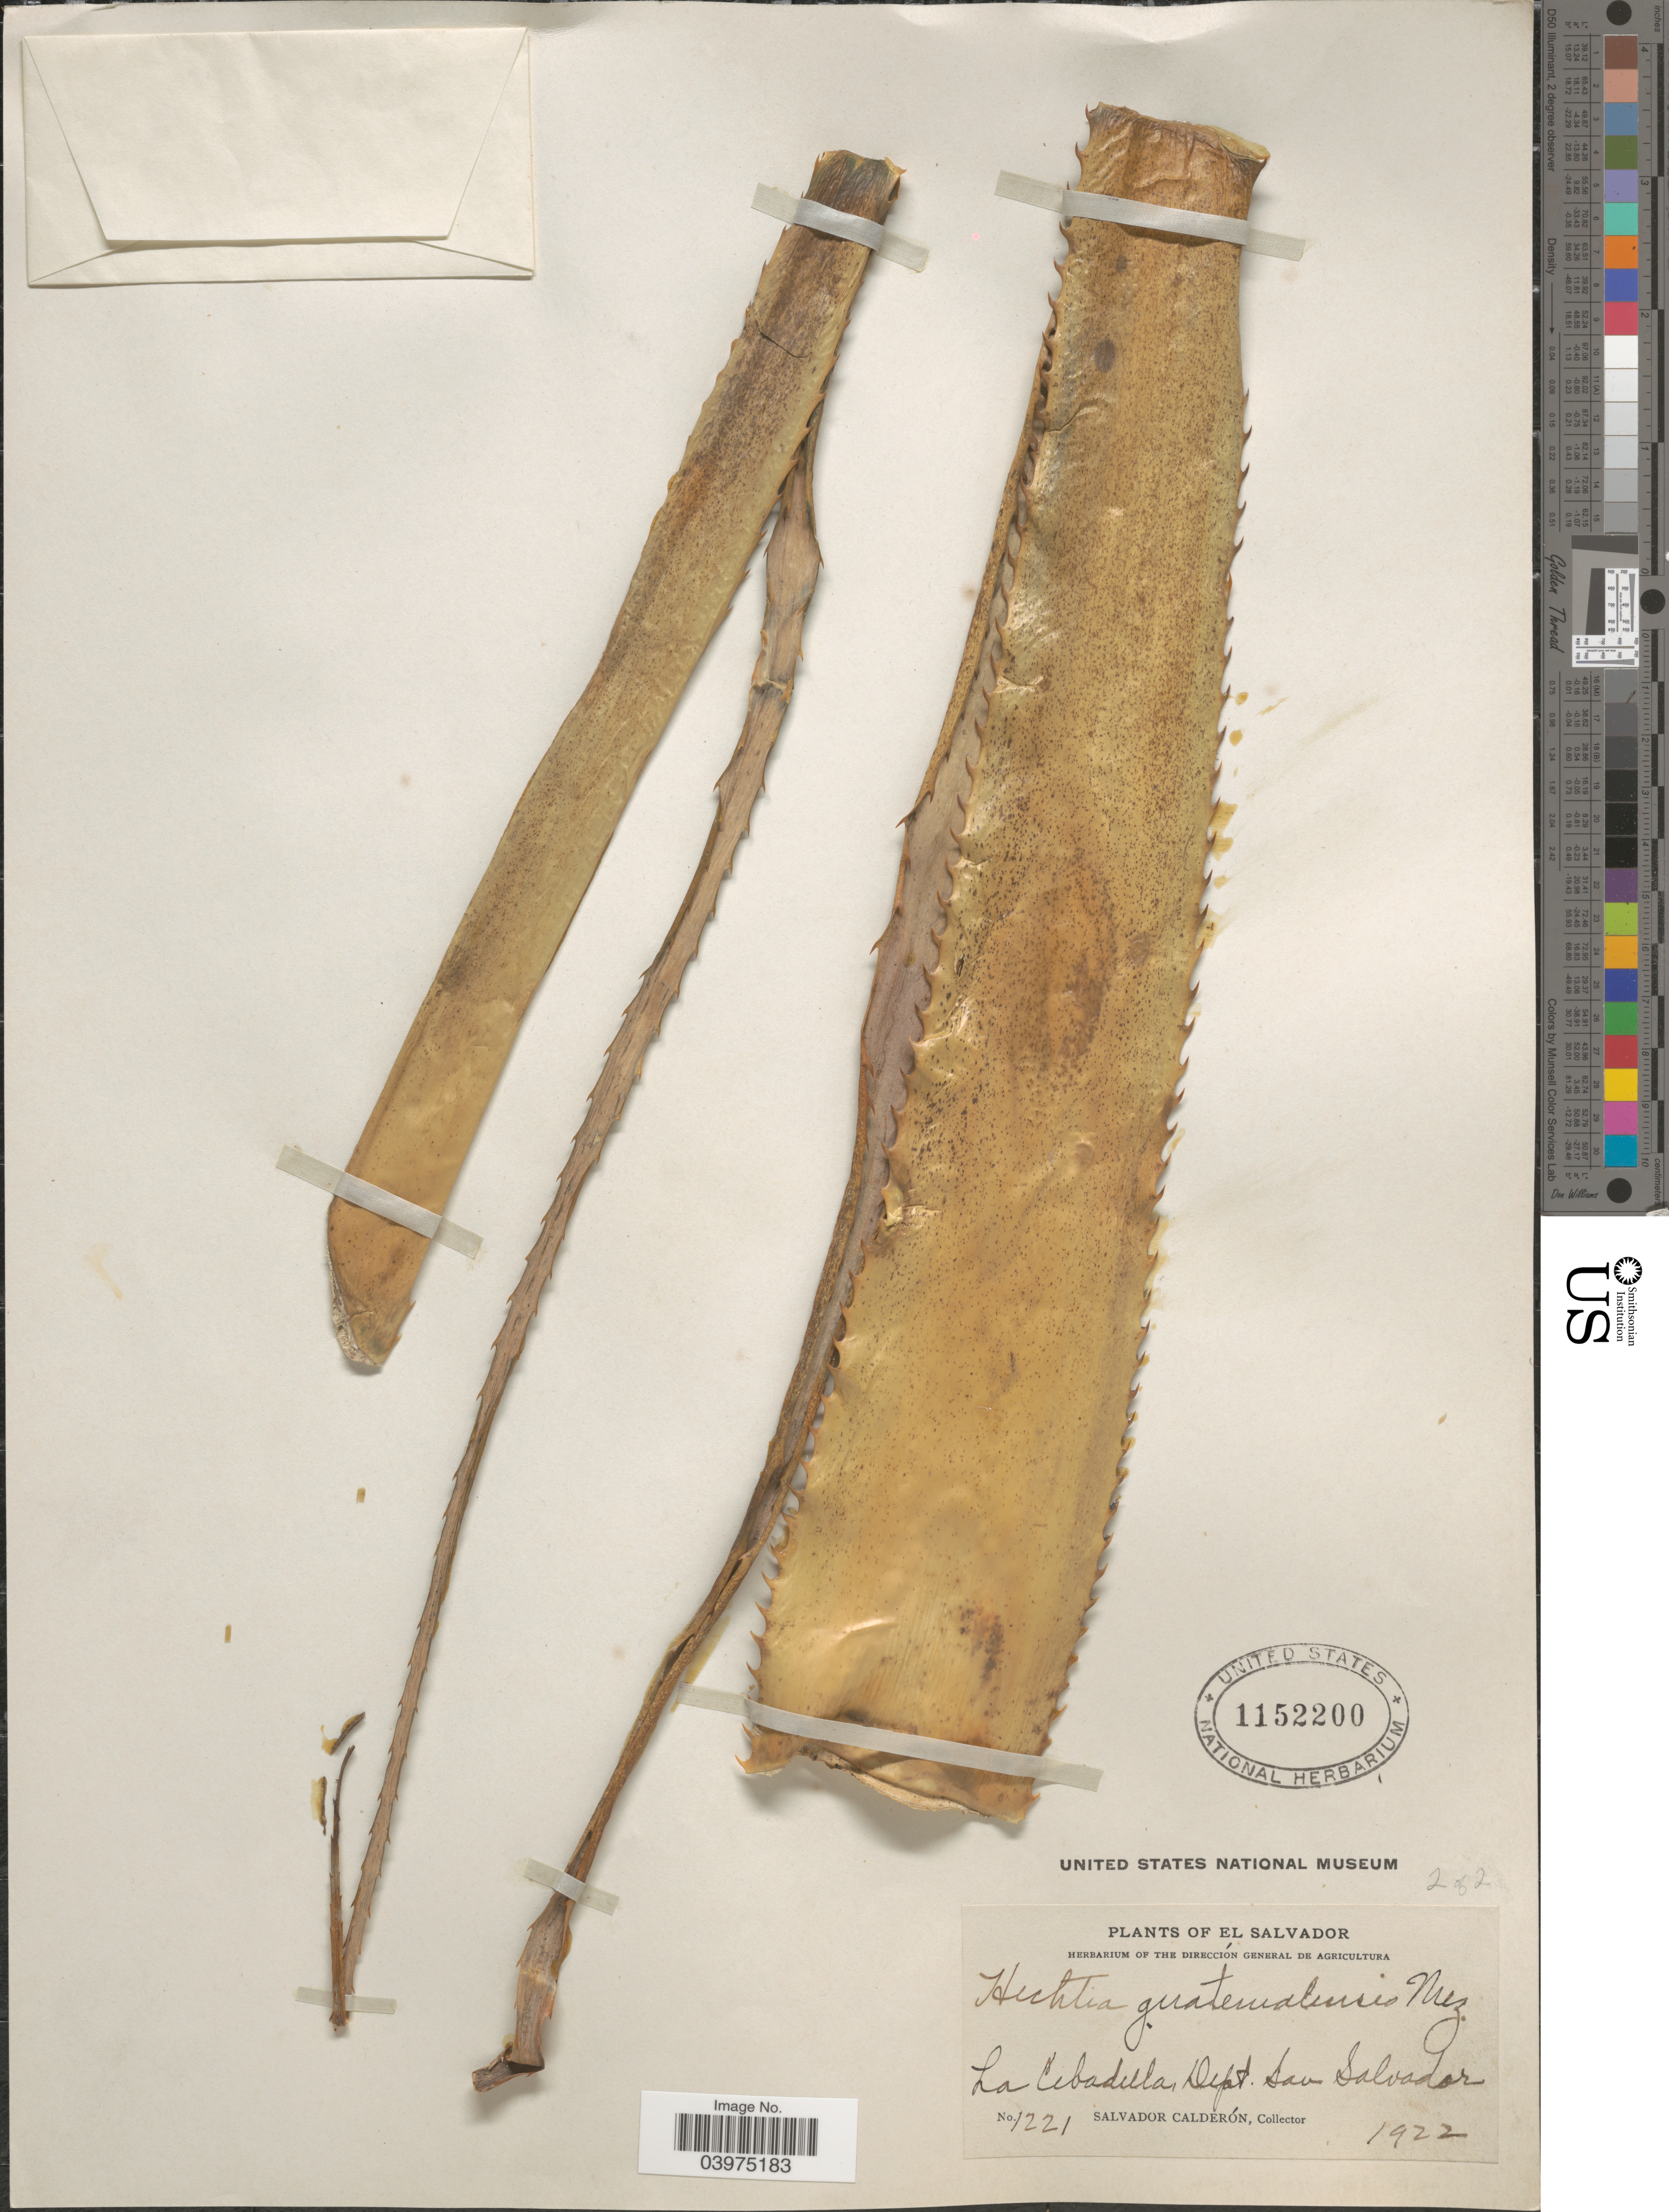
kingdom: Plantae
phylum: Tracheophyta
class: Liliopsida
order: Poales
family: Bromeliaceae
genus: Hechtia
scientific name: Hechtia guatemalensis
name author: Mez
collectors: S. Calderón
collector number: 1221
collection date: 1922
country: El Salvador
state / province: San Salvador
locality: La Cebadilla, Dept. San Salvador.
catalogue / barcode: US 1152200